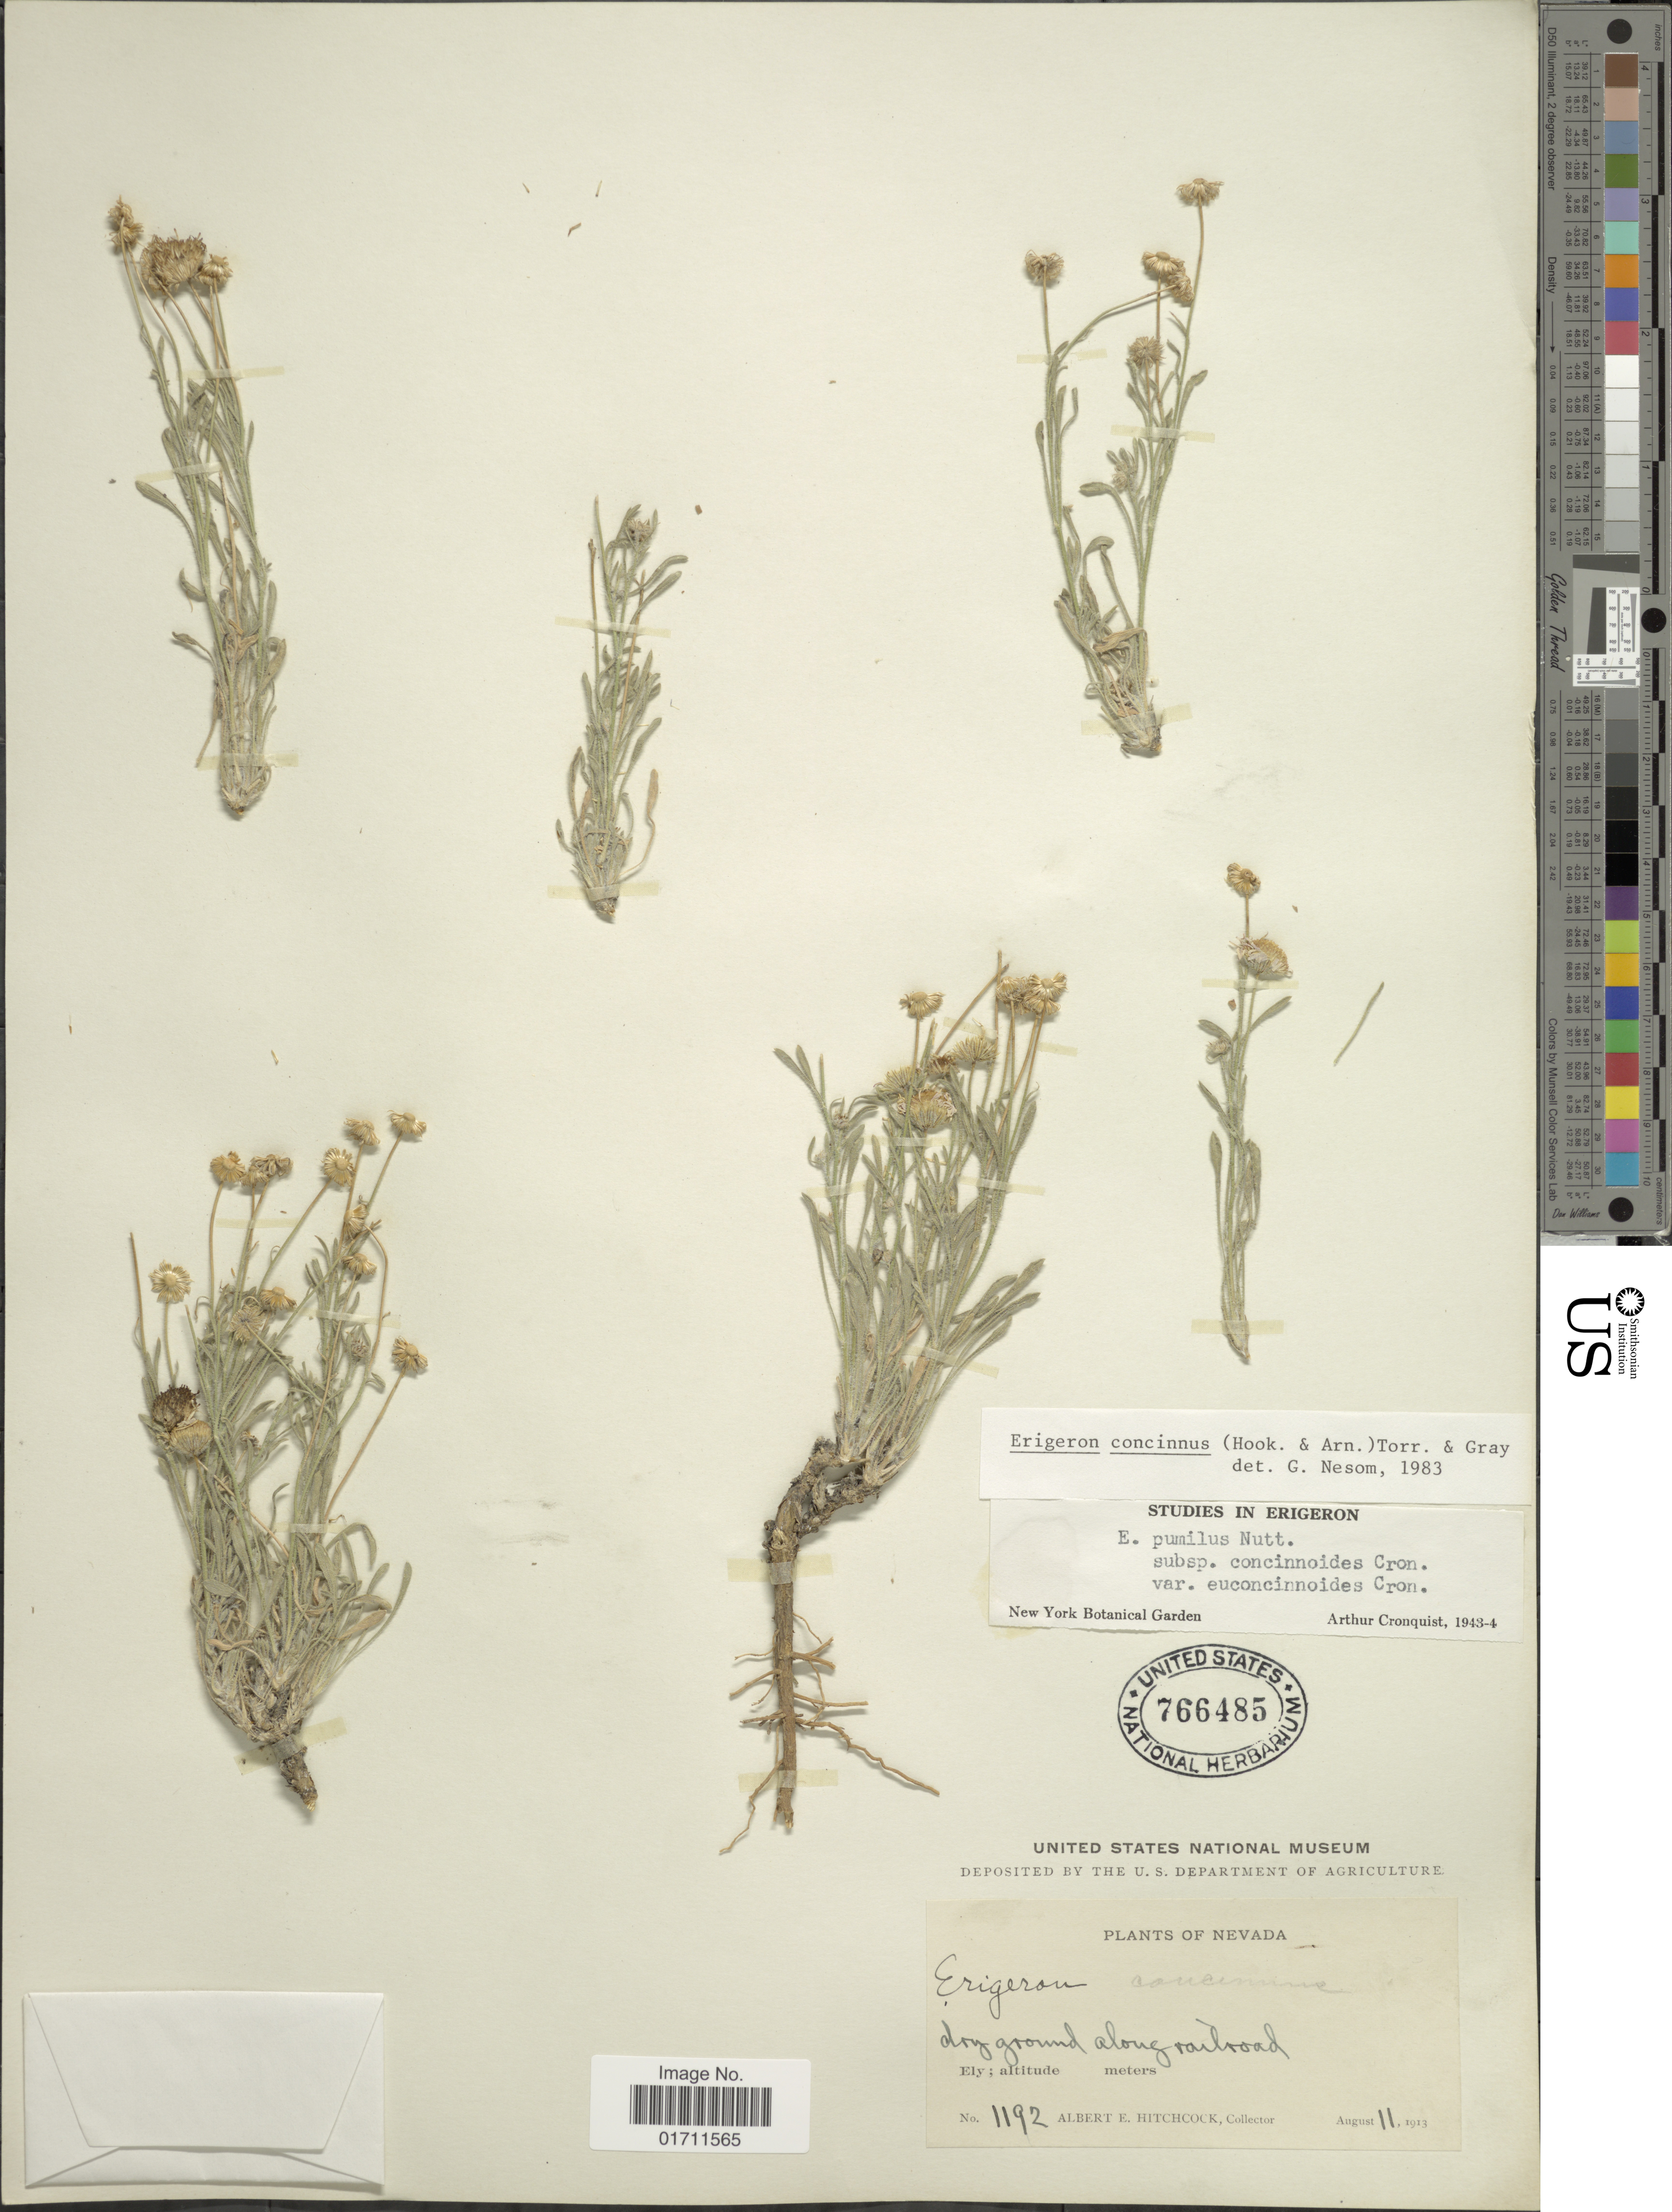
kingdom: Plantae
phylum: Tracheophyta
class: Magnoliopsida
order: Asterales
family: Asteraceae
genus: Erigeron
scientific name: Erigeron concinnus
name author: (Hook. & Arn.) Torr. & A. Gray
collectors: A. Hitchcock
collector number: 1192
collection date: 1913-08-11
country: United States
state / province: Nevada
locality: Dry ground along railroad, Ely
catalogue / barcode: US 766485